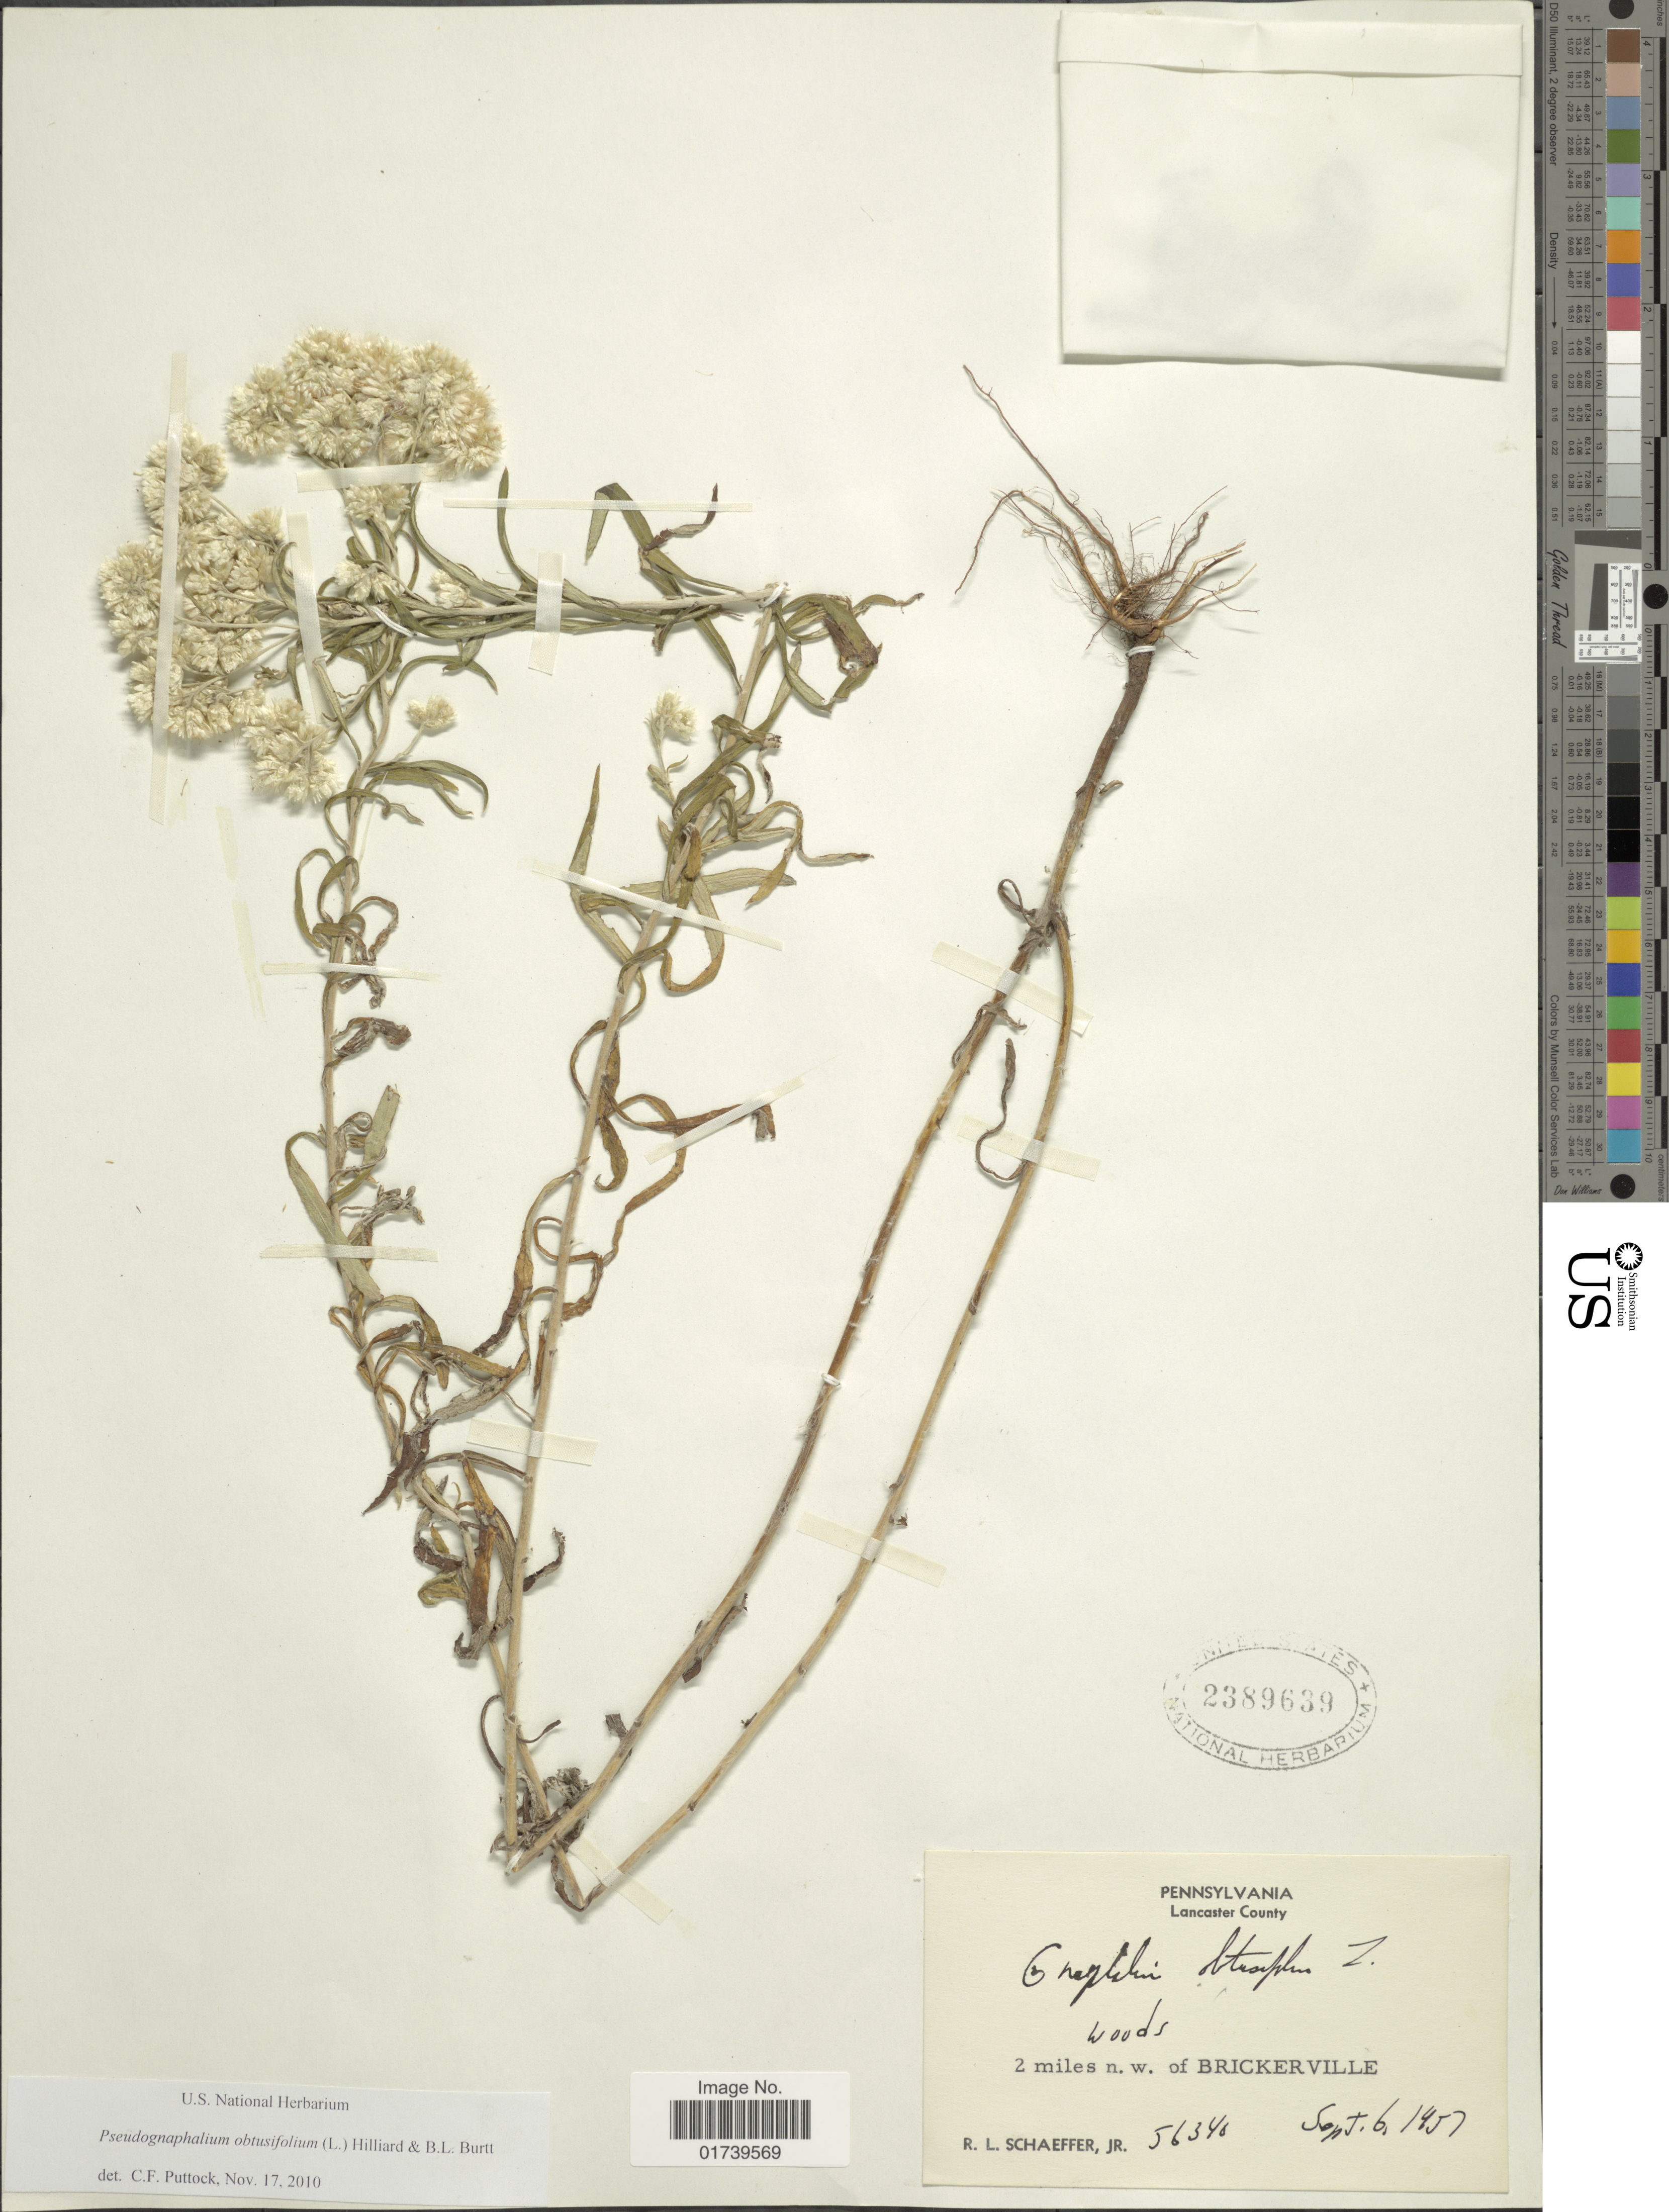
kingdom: Plantae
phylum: Tracheophyta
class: Magnoliopsida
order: Asterales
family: Asteraceae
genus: Pseudognaphalium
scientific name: Pseudognaphalium obtusifolium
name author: (L.) Hilliard & B.L. Burtt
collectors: R. Schaeffer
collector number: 56340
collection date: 1957-09-06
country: United States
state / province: Pennsylvania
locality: Lancaster County, 2 miles n. w. of Brickerville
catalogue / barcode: US 2389639